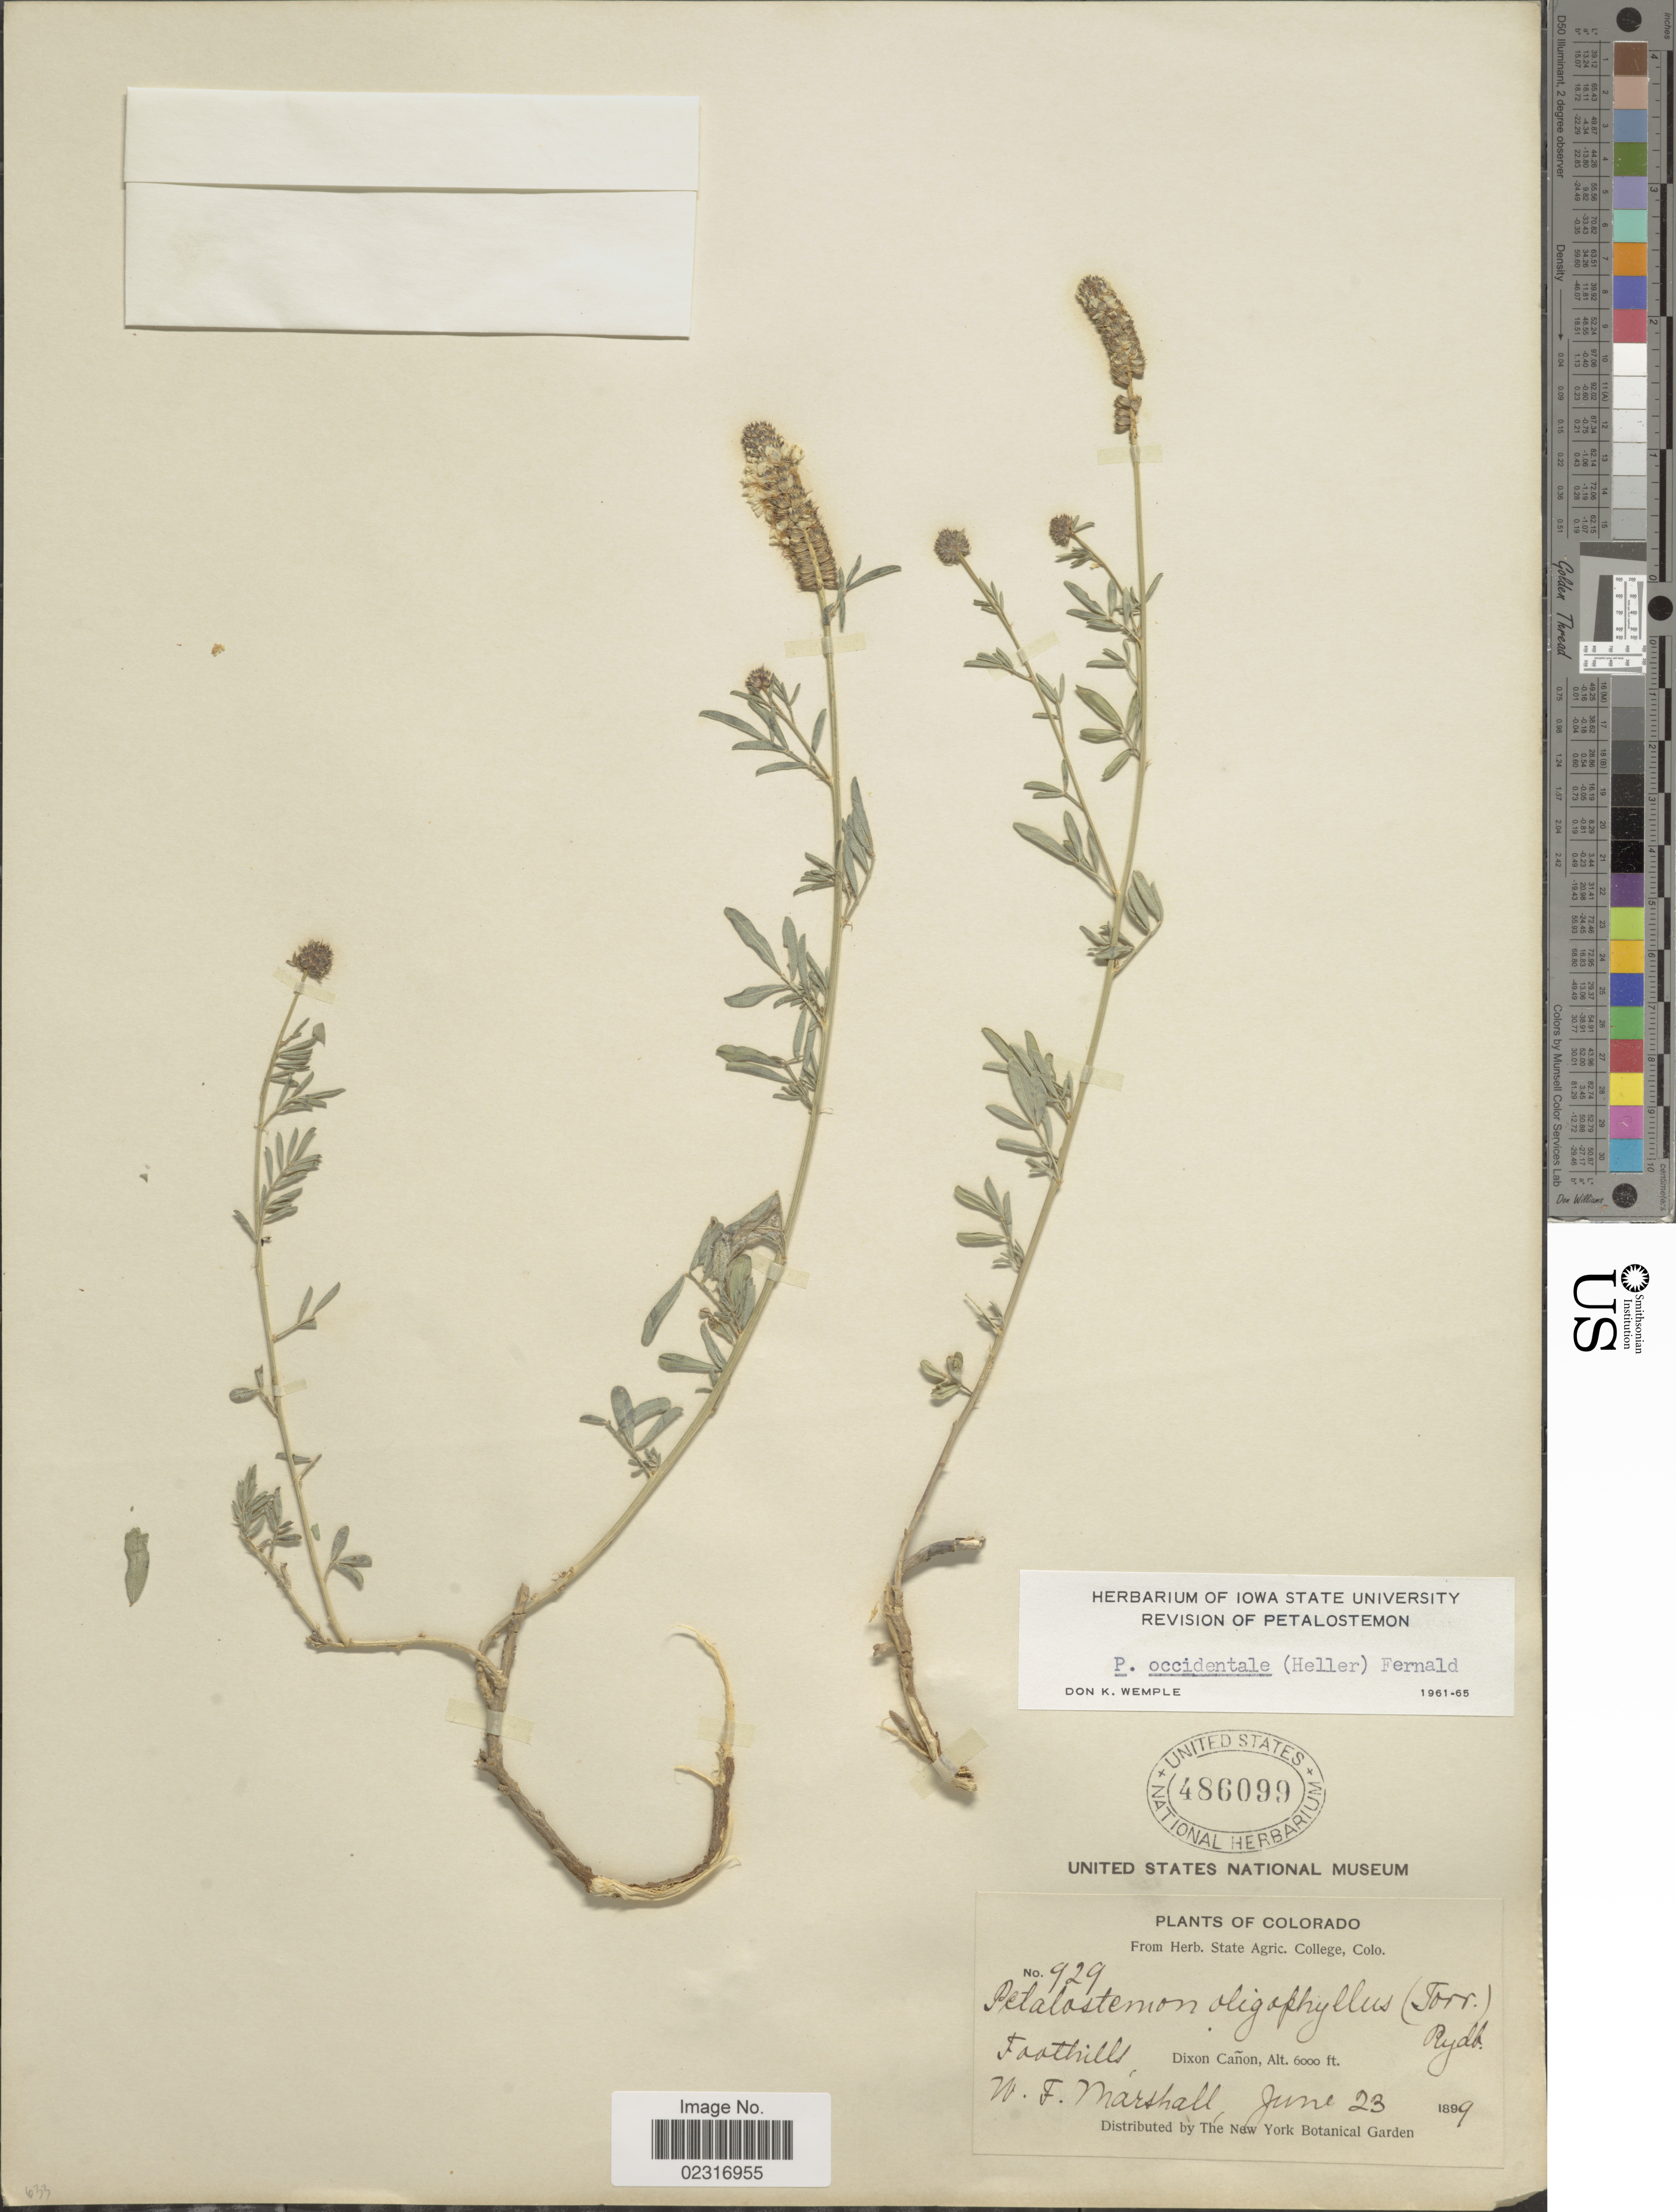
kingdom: Plantae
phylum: Tracheophyta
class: Magnoliopsida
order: Fabales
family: Fabaceae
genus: Dalea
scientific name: Dalea candida var. oligophylla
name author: (Torr) Shinners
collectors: W. F. Marshall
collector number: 929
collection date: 1899-06-23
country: United States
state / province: Colorado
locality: Dixon Canon.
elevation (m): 1829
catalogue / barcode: US 486099